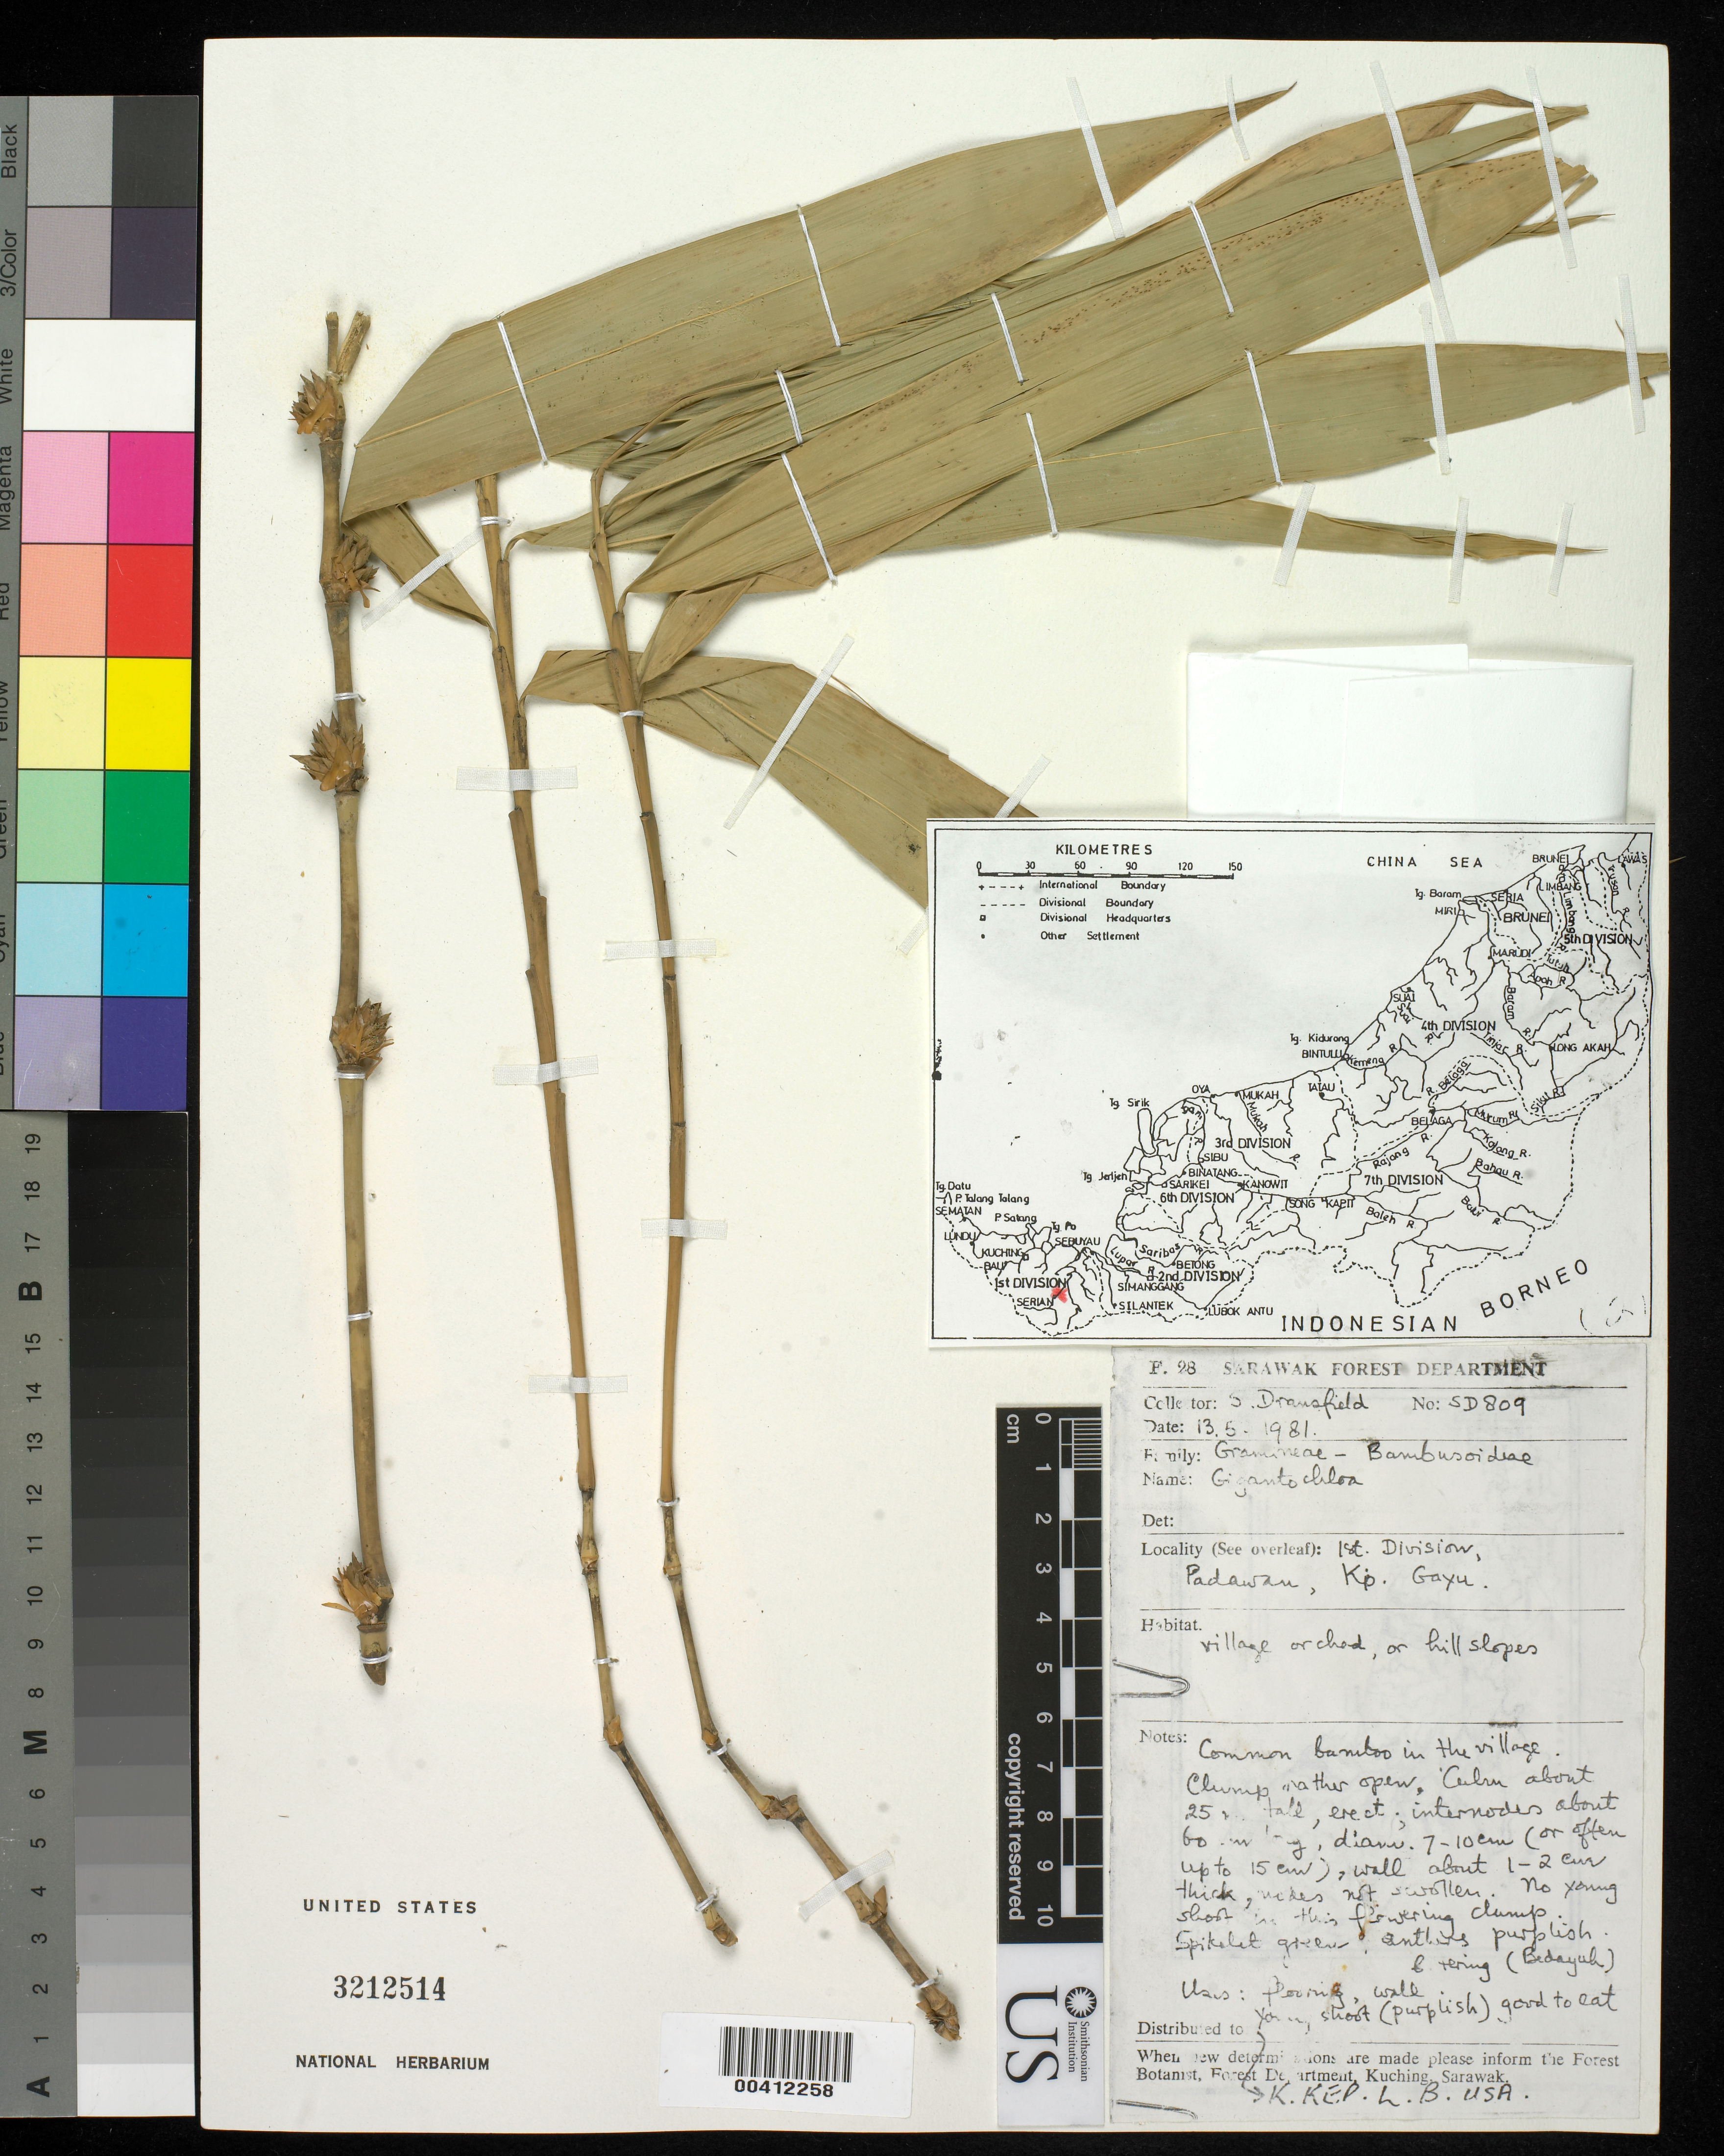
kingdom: Plantae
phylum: Tracheophyta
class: Liliopsida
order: Poales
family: Poaceae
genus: Gigantochloa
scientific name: Gigantochloa sp.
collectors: S. Dransfield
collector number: Sd809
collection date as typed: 13 May 1981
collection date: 1981-05-13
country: Malaysia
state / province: Sarawak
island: Borneo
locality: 1st division, padawan, kp. gaxu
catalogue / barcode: US 3212514